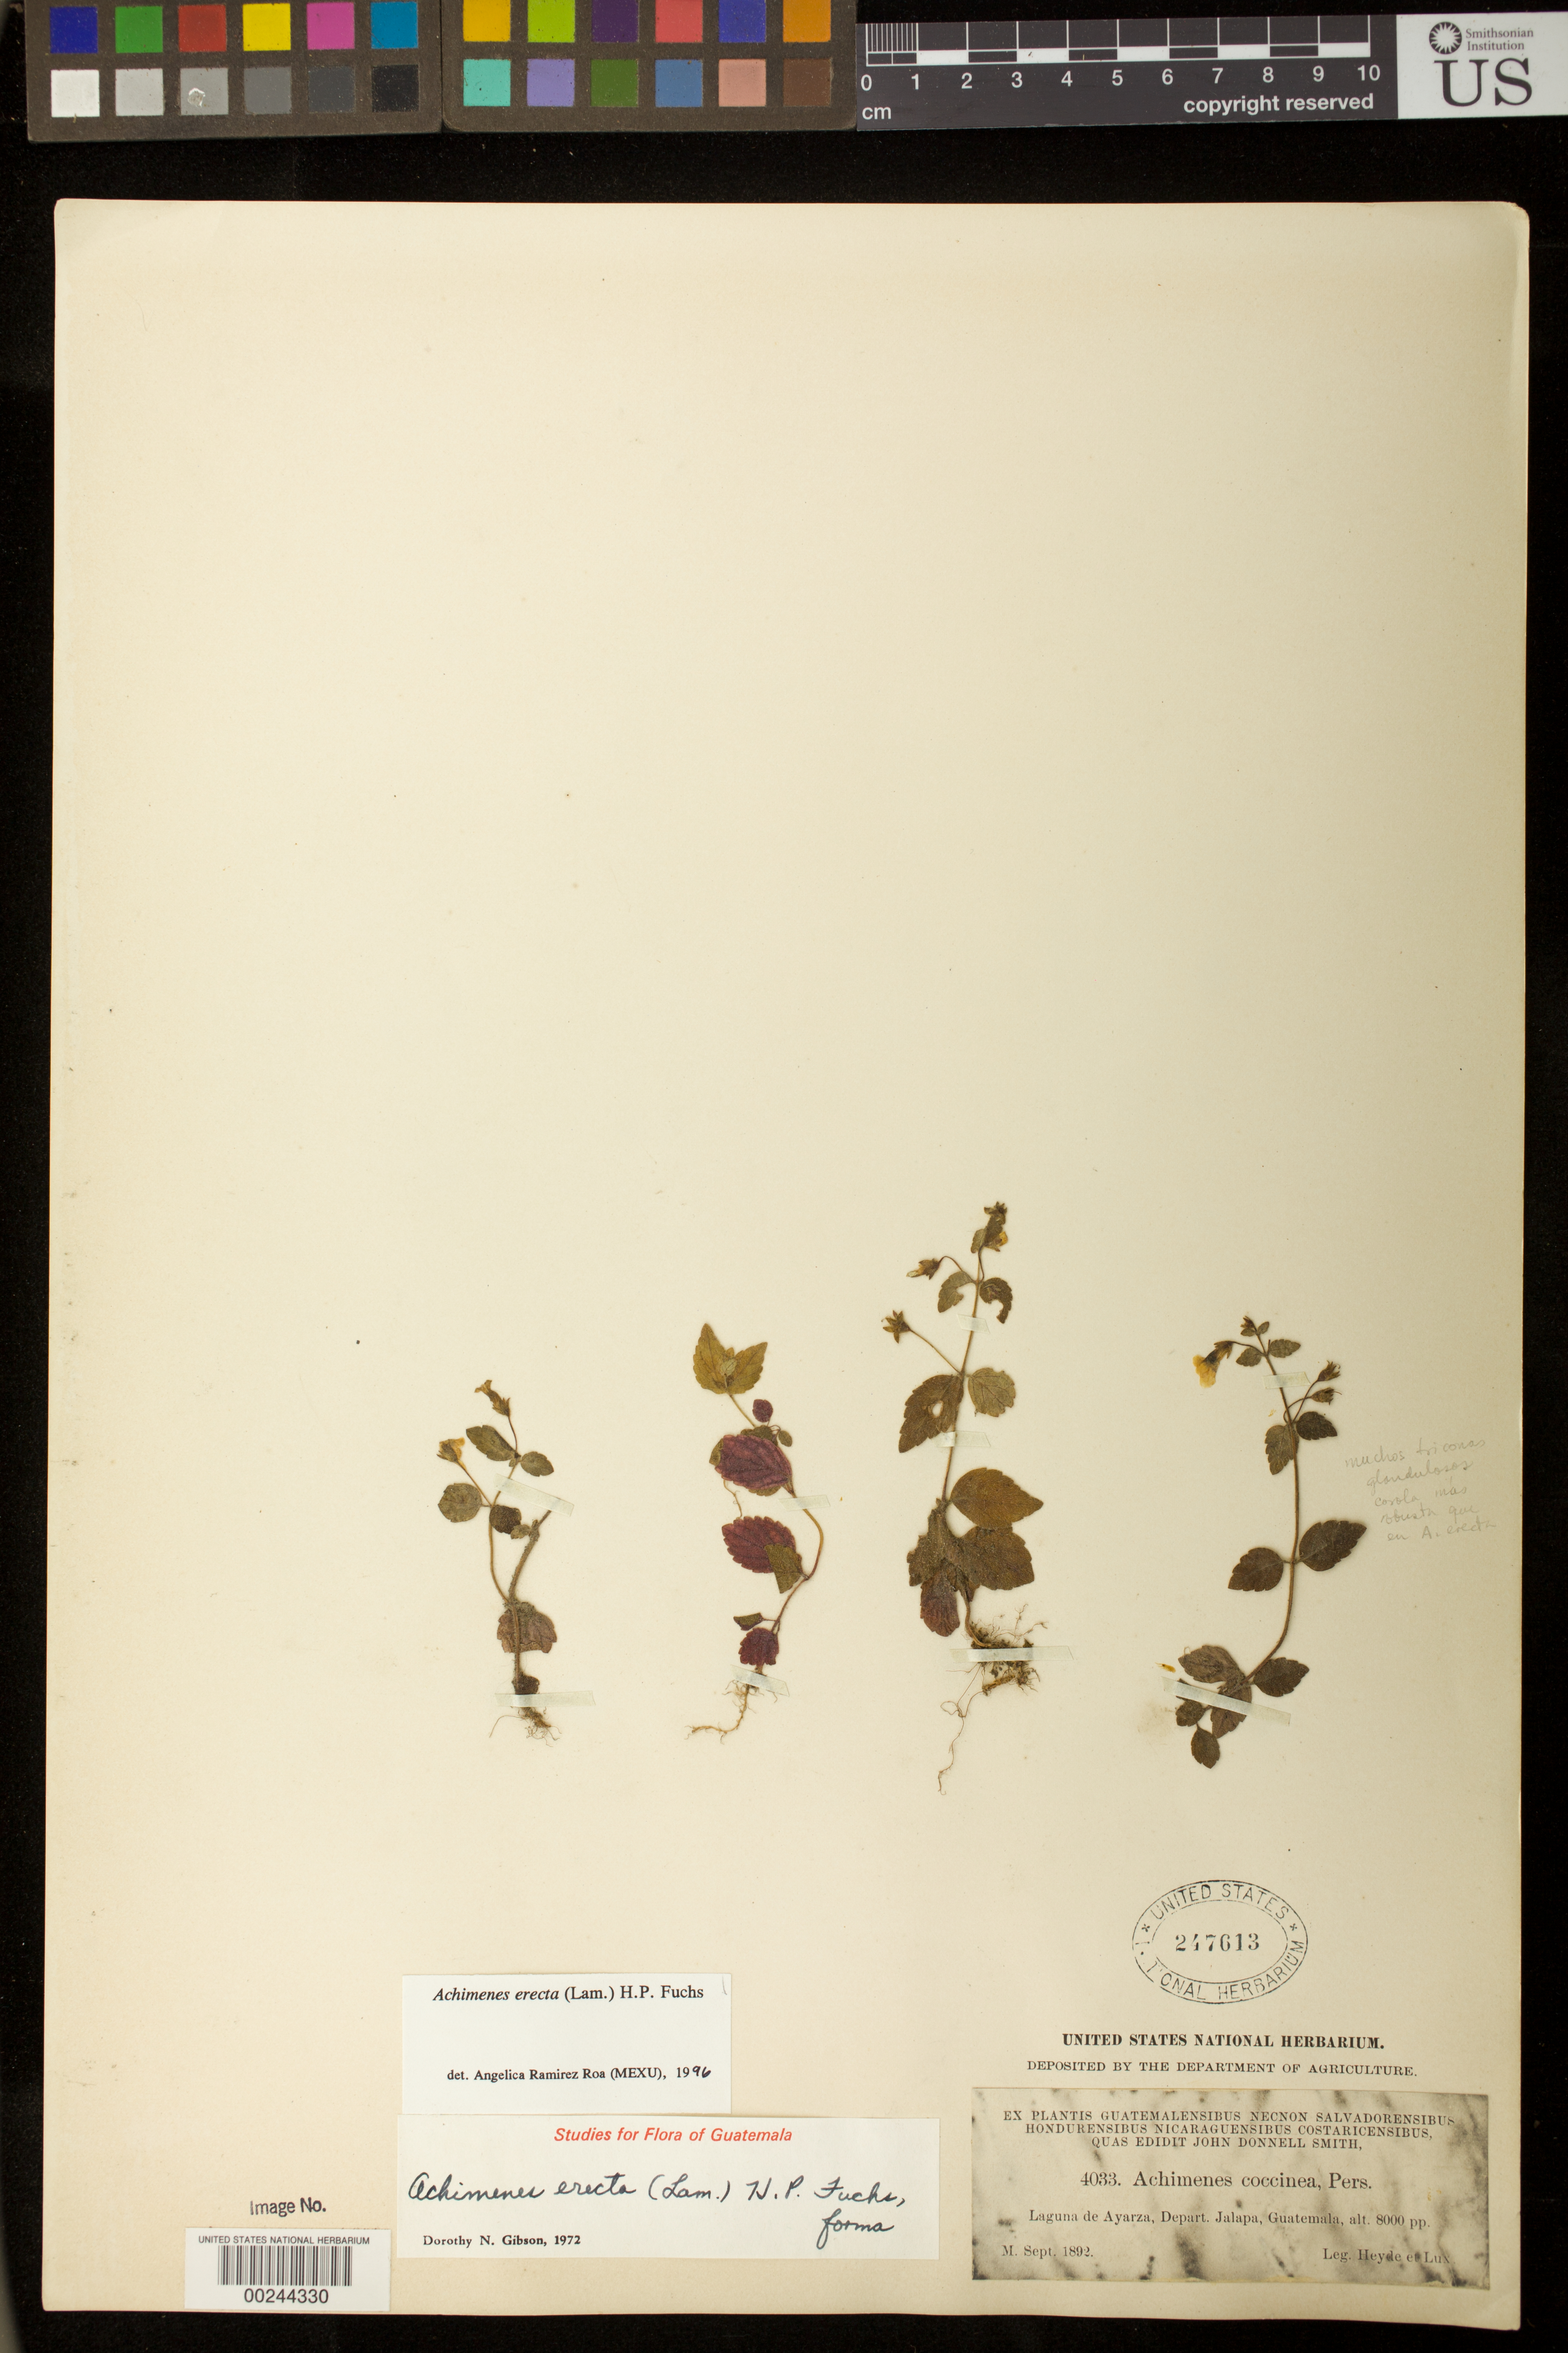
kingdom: Plantae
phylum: Tracheophyta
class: Magnoliopsida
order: Lamiales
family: Gesneriaceae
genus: Achimenes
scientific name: Achimenes erecta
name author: (Lam.) H.P. Fuchs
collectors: E. T. Heyde & E. Lux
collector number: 4033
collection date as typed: Sep 1892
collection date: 1892-09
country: Guatemala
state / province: Jalapa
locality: Laguna de Ayarza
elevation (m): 2438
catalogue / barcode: US 247613